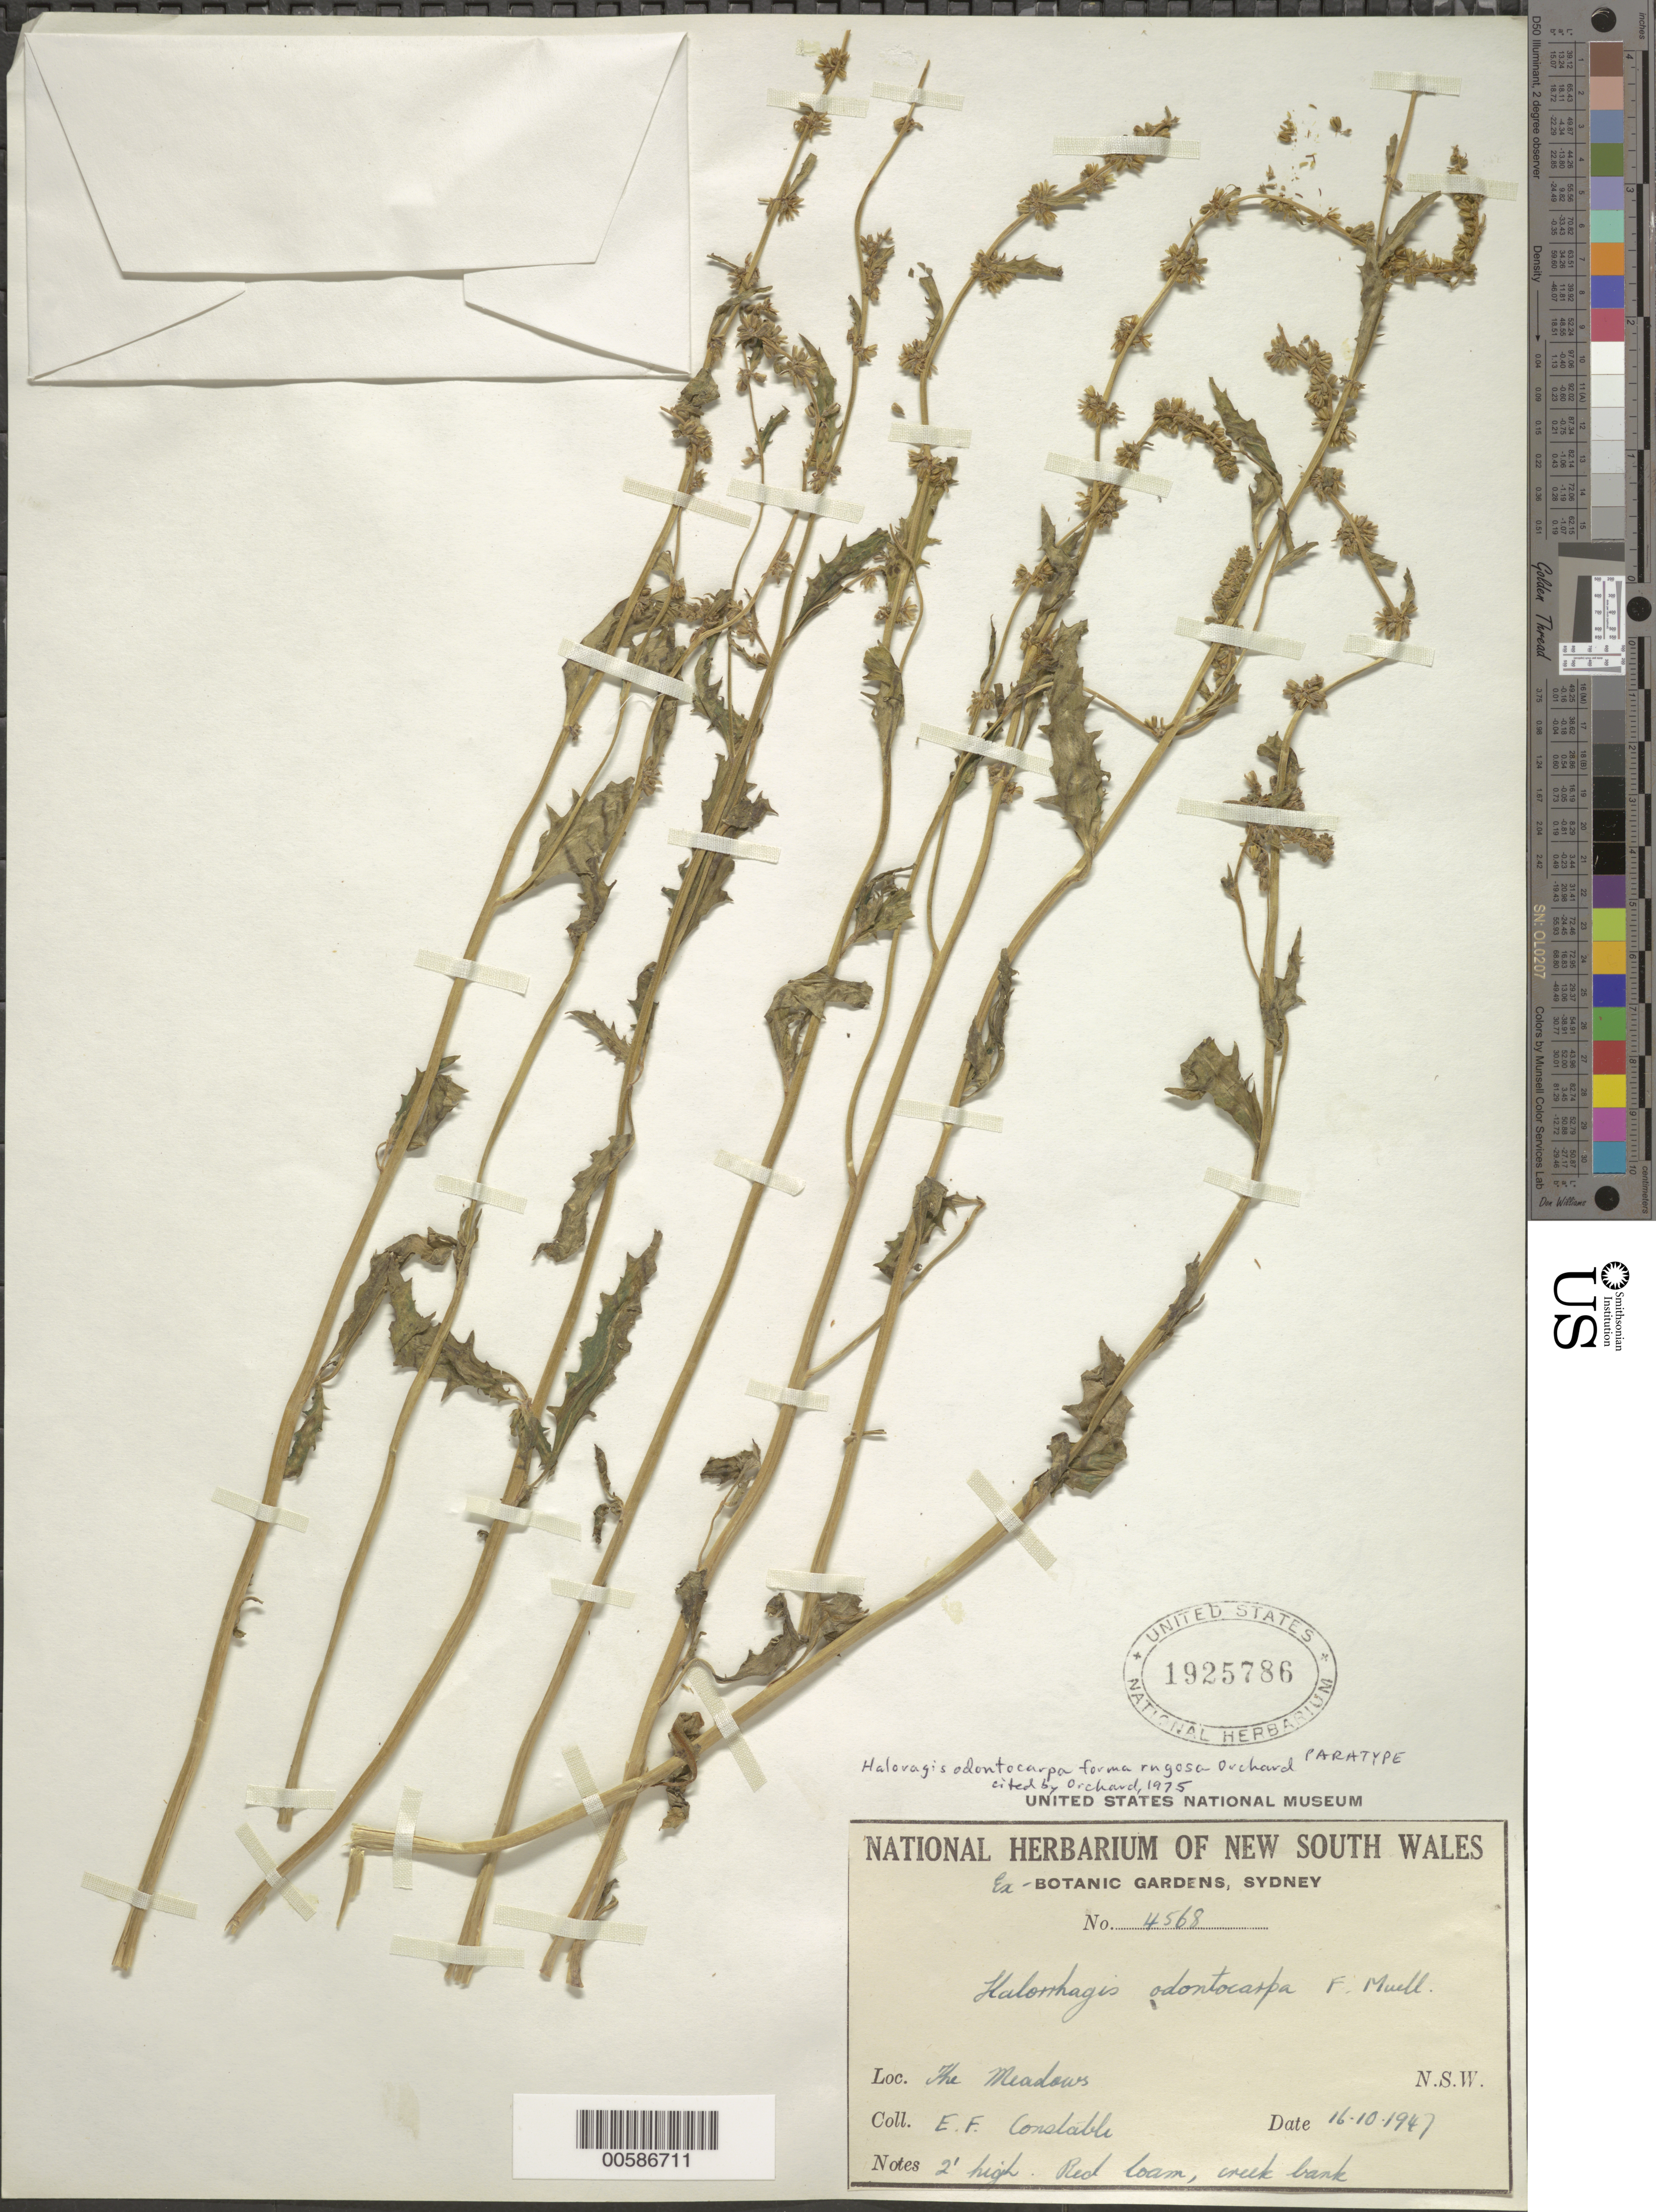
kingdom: Plantae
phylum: Tracheophyta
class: Magnoliopsida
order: Saxifragales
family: Haloragaceae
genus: Haloragis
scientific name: Haloragis odontocarpa f. rugosa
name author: Orchard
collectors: E. F. Constable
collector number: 4568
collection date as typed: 16 Oct 1947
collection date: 1947-10-16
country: Australia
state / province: New South Wales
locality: The Meadows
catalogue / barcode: US 1925786